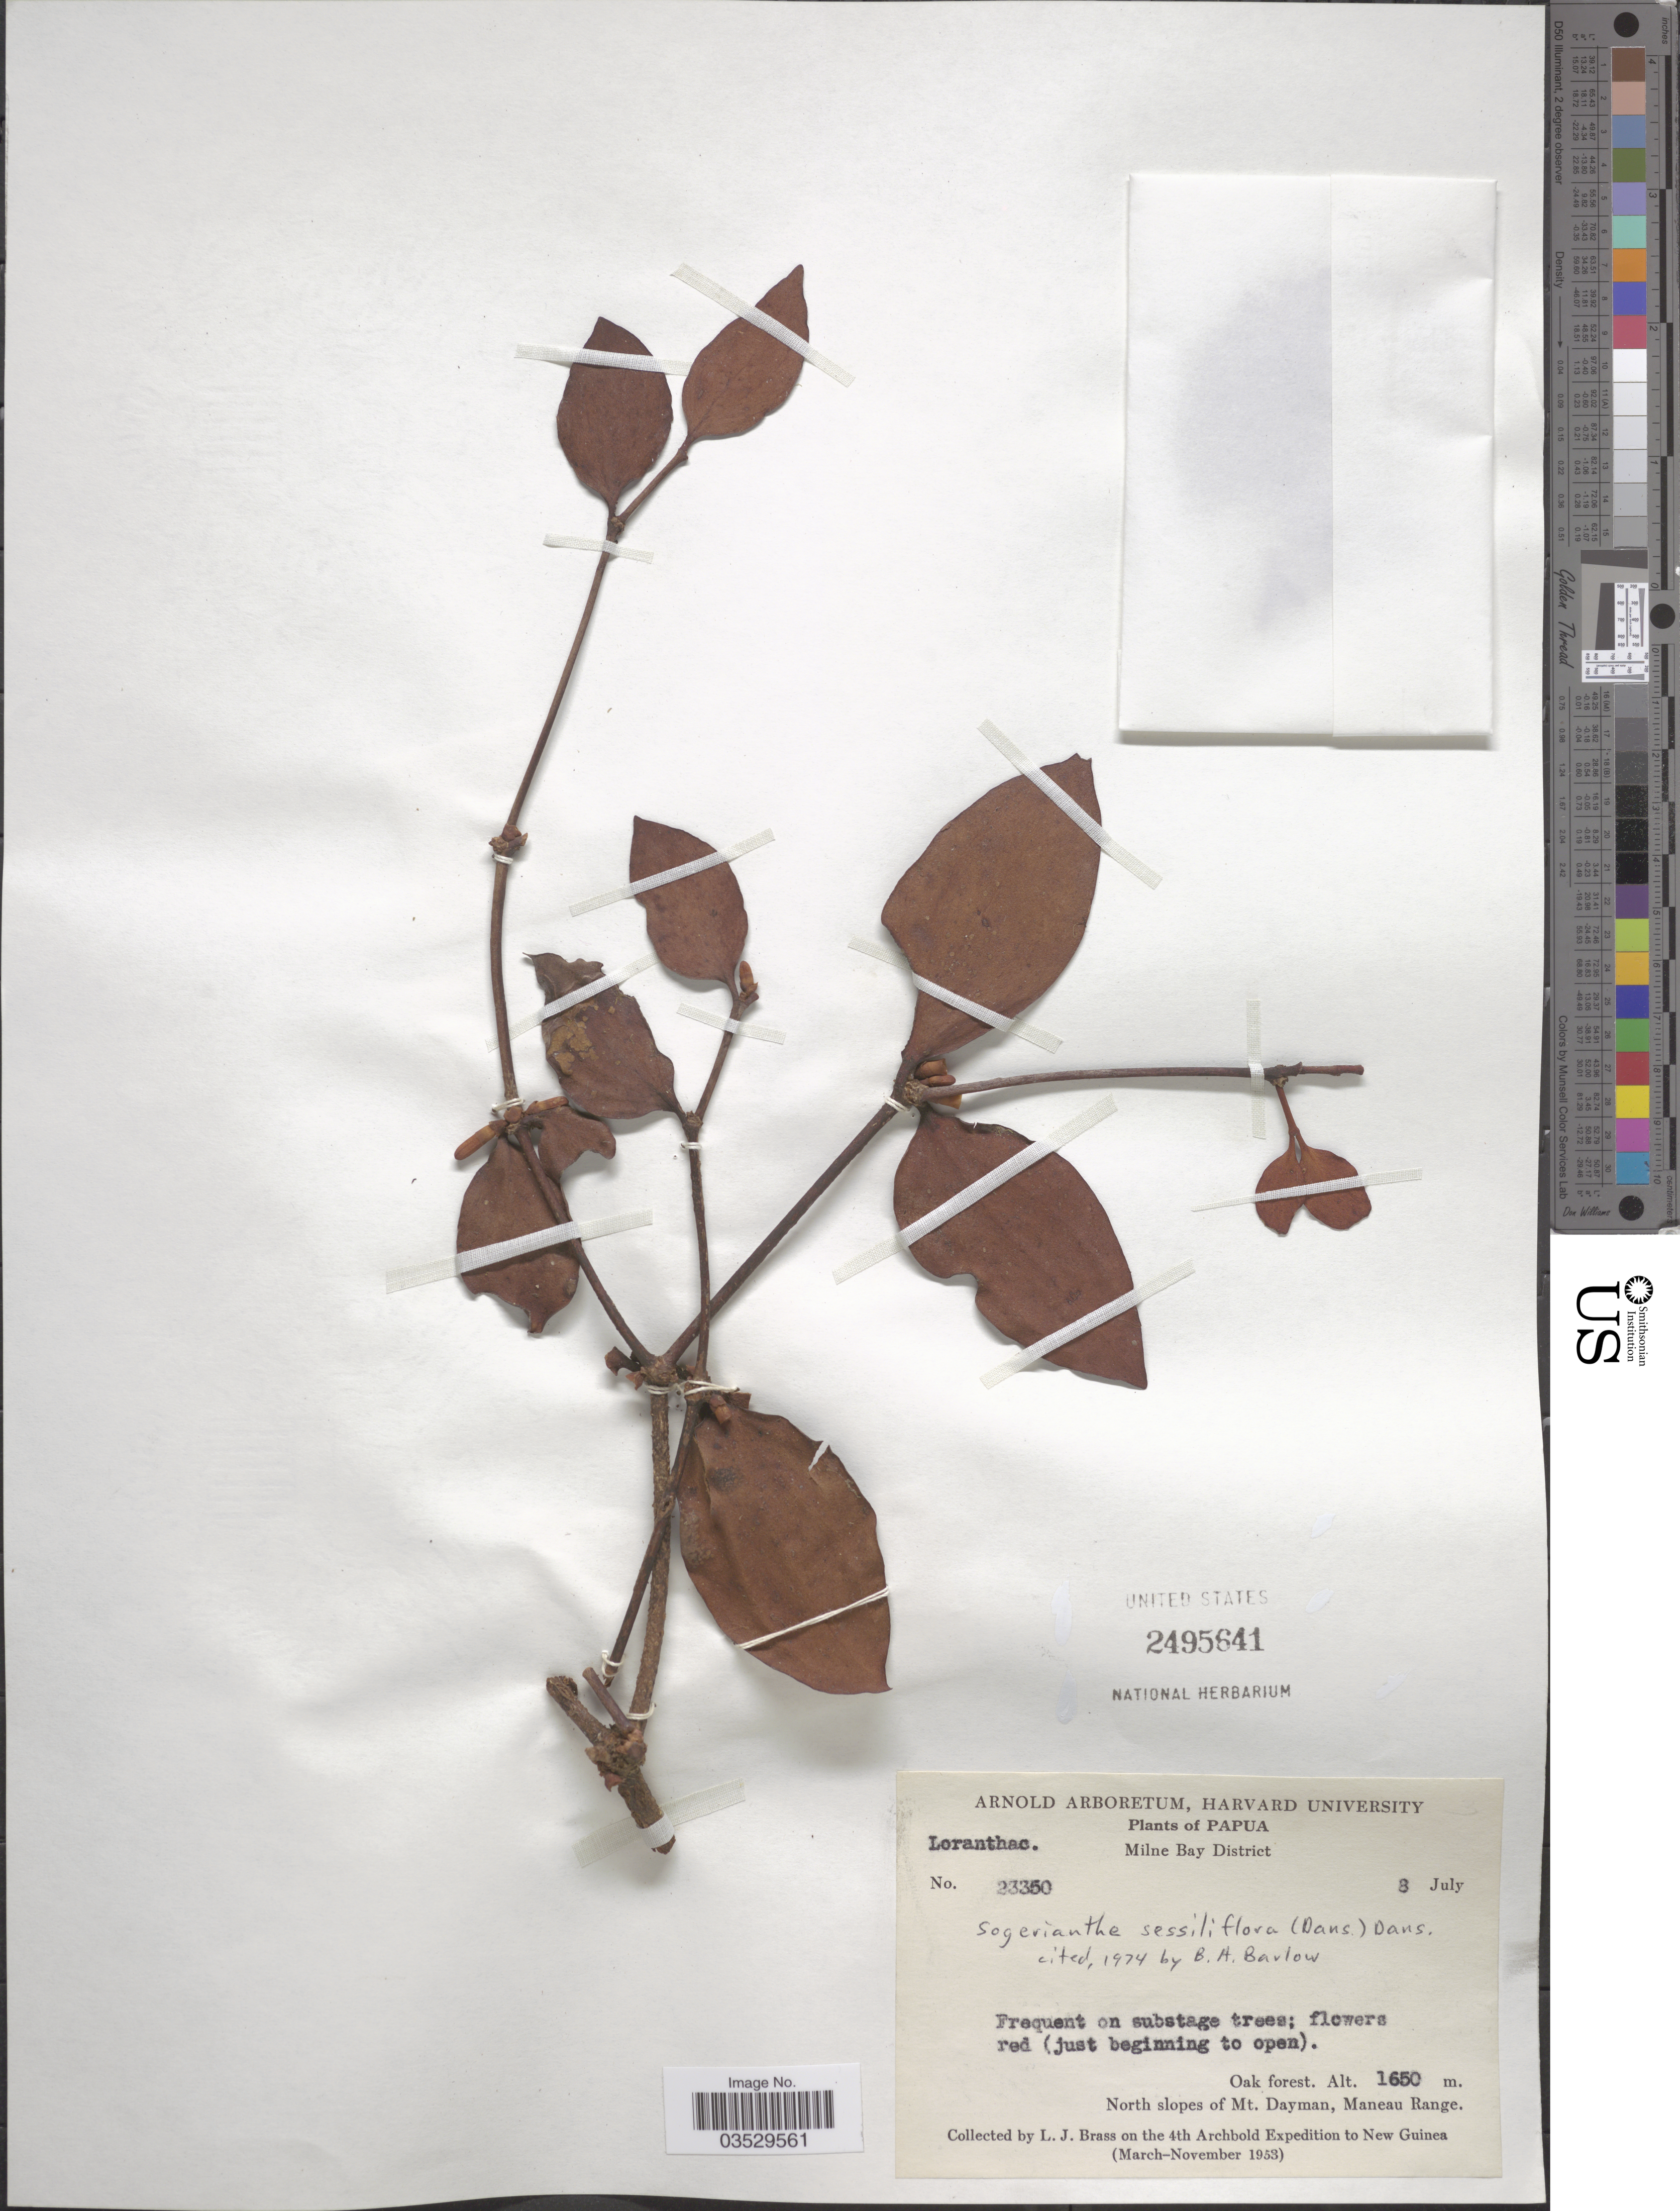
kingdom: Plantae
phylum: Tracheophyta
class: Magnoliopsida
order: Santalales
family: Loranthaceae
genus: Sogerianthe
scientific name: Sogerianthe sessiliflora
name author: (Danser) Danser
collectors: L. J. Brass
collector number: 23350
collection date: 1953-07-08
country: Papua New Guinea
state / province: Milne Bay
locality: Papua. Milne Bay District. North slopes of Mt. Dayman, Maneau Range, New Guinea.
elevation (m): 1650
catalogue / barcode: US 2495641